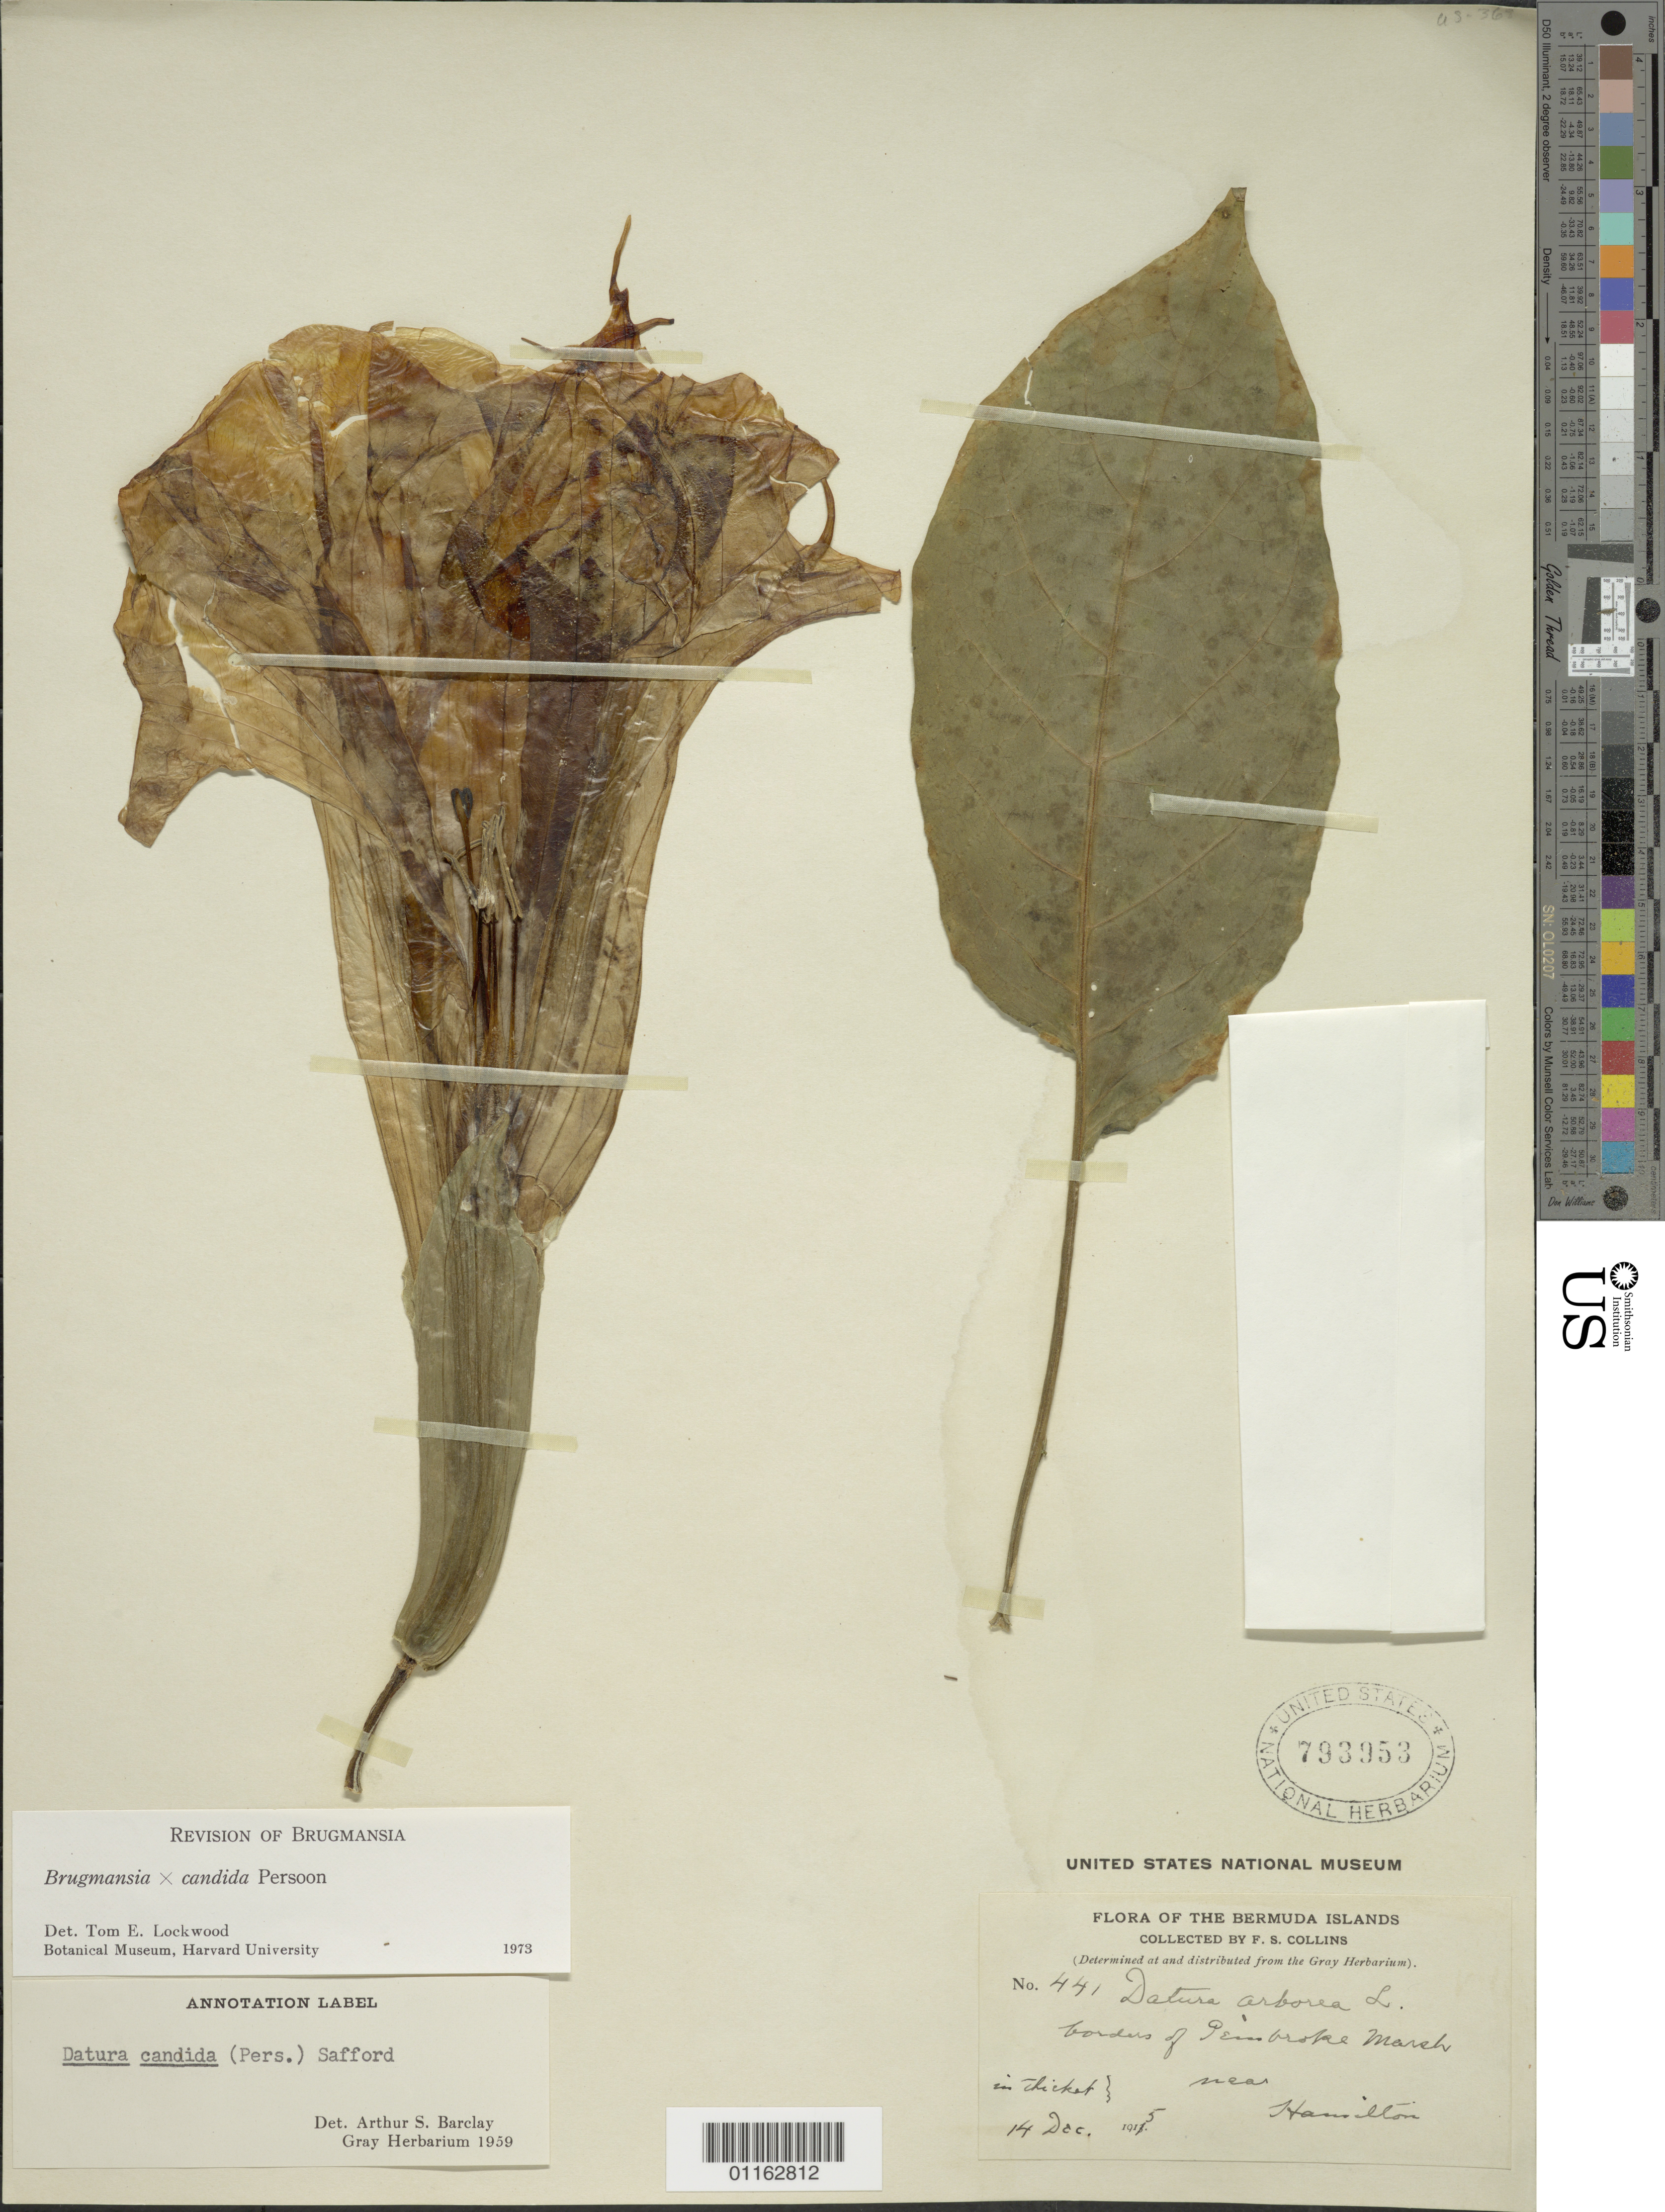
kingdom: Plantae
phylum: Tracheophyta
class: Magnoliopsida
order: Solanales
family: Solanaceae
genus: Brugmansia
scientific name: Brugmansia x candida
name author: Pers.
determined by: Lockwood, T. E.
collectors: F. Collins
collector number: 441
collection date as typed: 14 Dec 1915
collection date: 1915-12-14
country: Bermuda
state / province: Hamilton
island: Bermuda I.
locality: borders of Pere broke marsh; in thickets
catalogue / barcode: US 793953